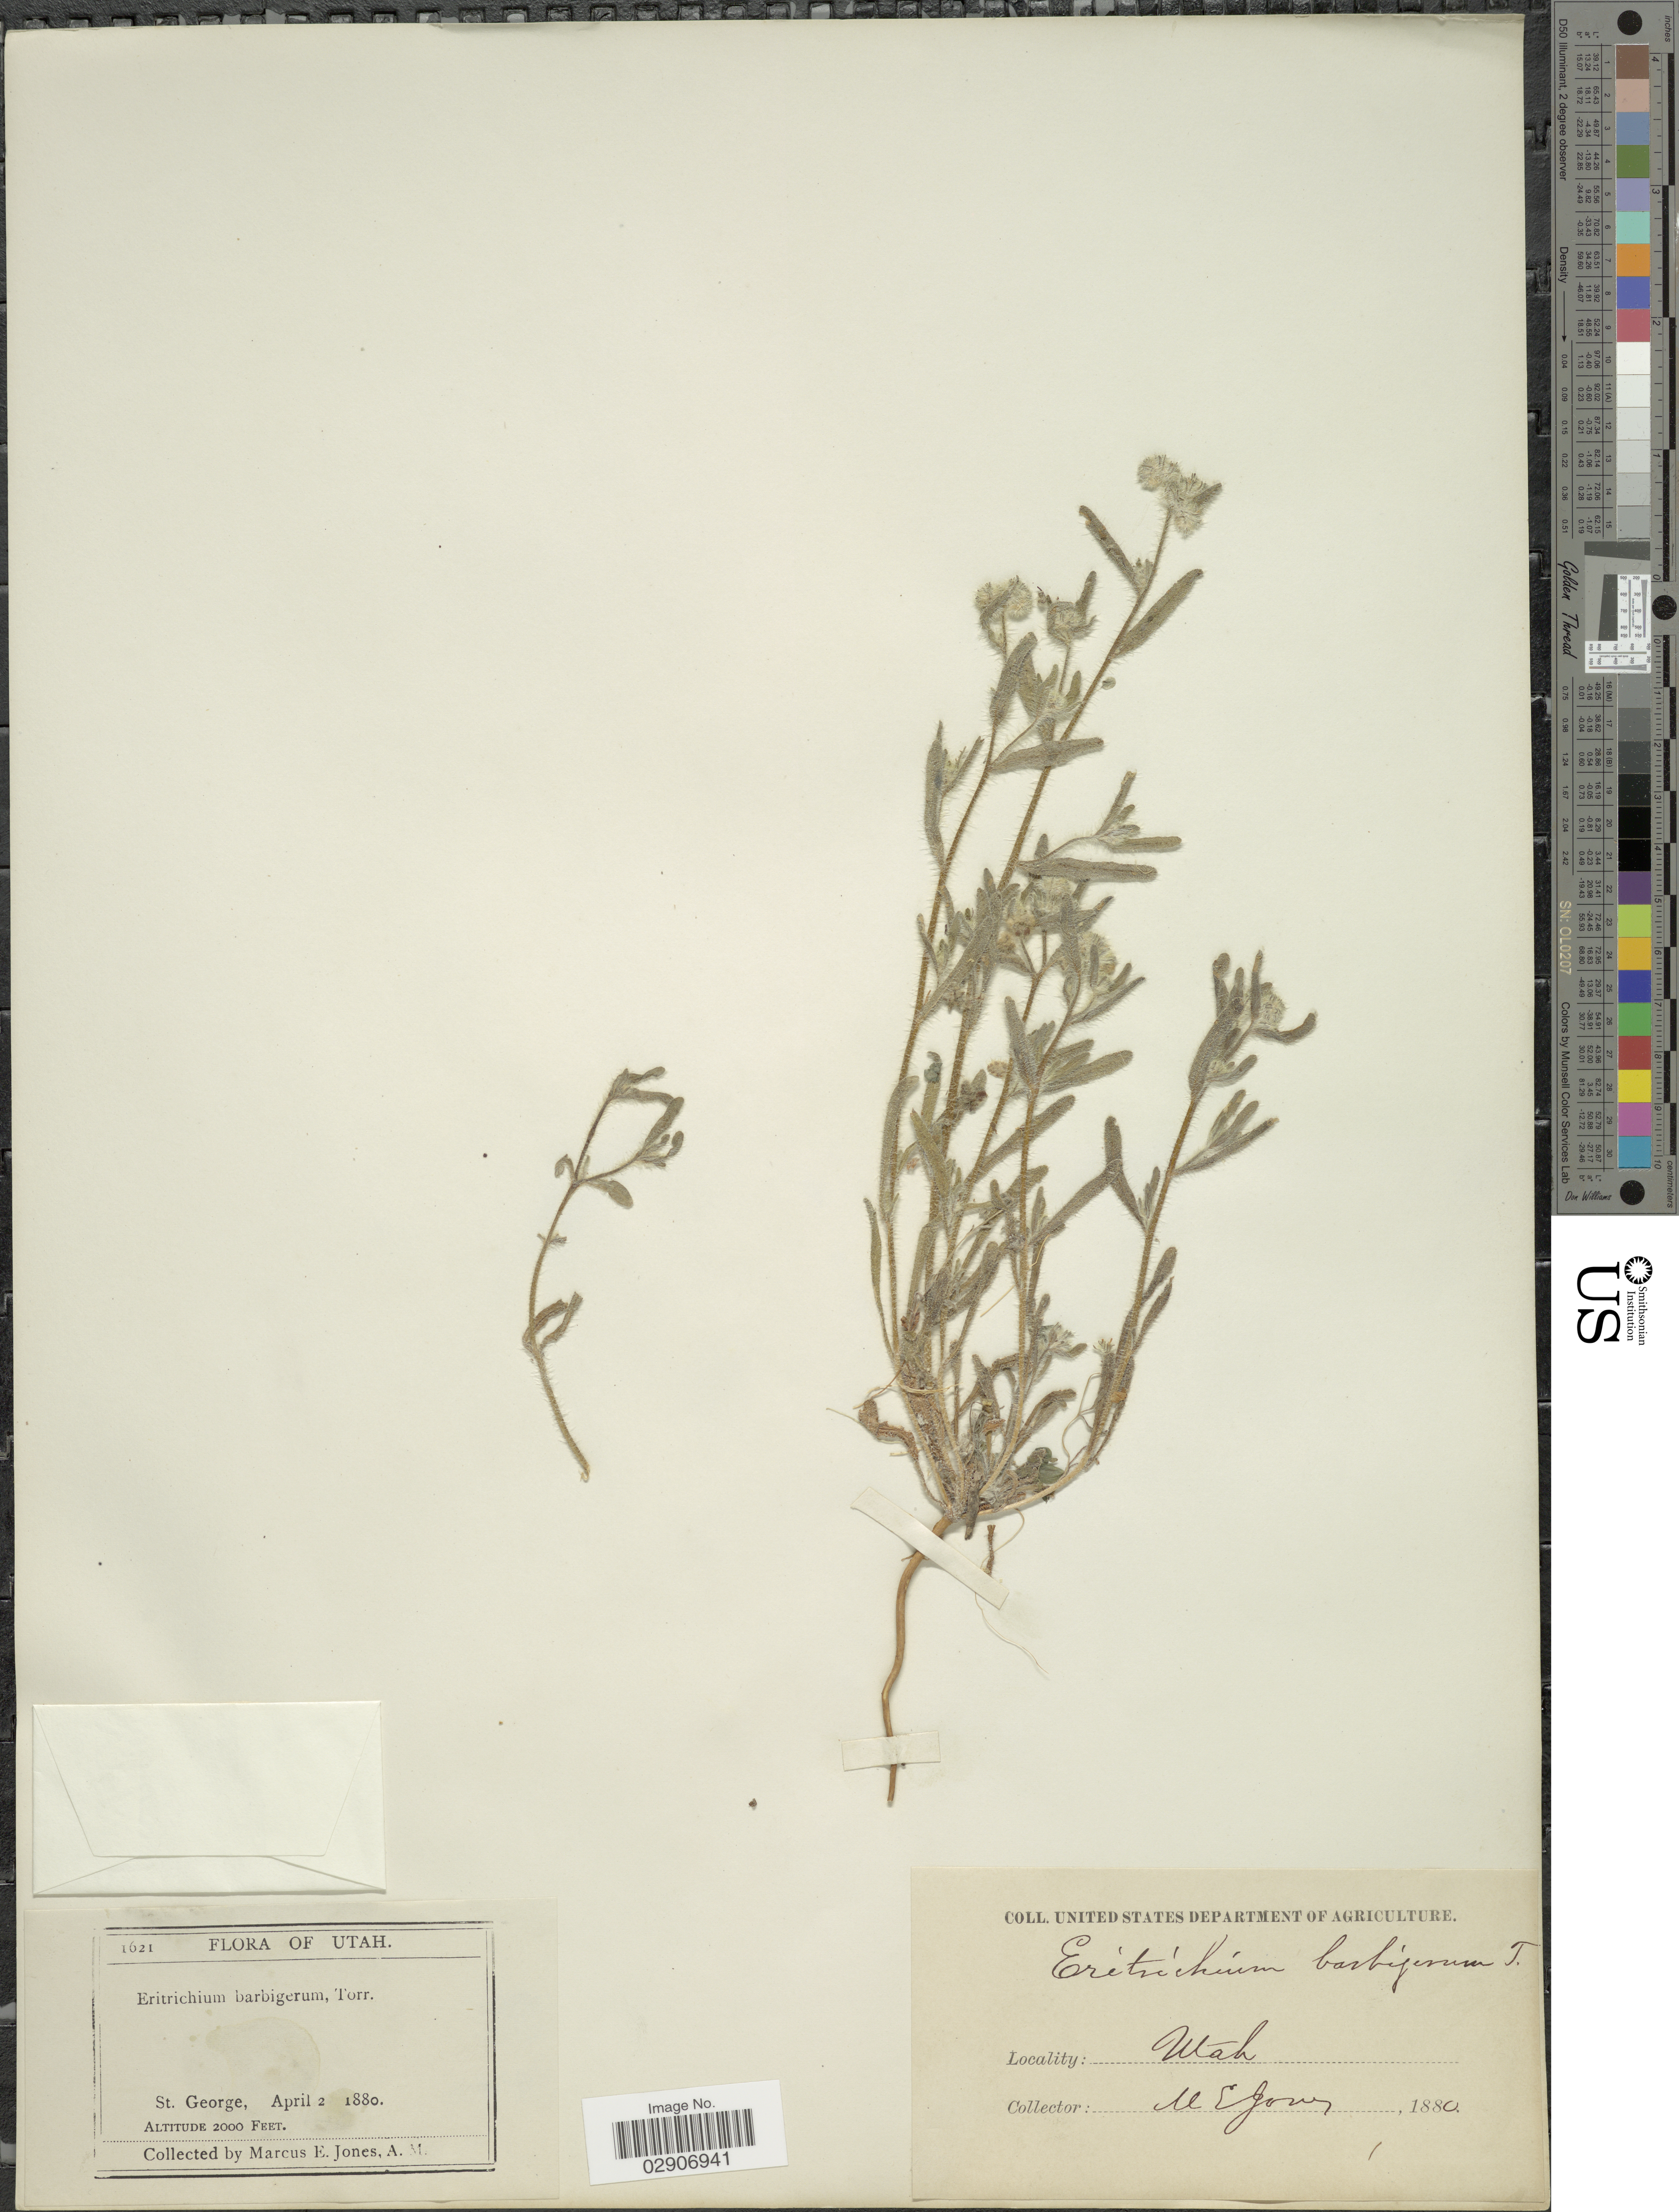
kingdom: Plantae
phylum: Tracheophyta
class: Magnoliopsida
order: Boraginales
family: Boraginaceae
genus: Cryptantha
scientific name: Cryptantha barbigera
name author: (A. Gray) Greene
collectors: M. E. Jones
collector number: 1621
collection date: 1880-04-02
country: United States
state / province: Utah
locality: St. George.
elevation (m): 610